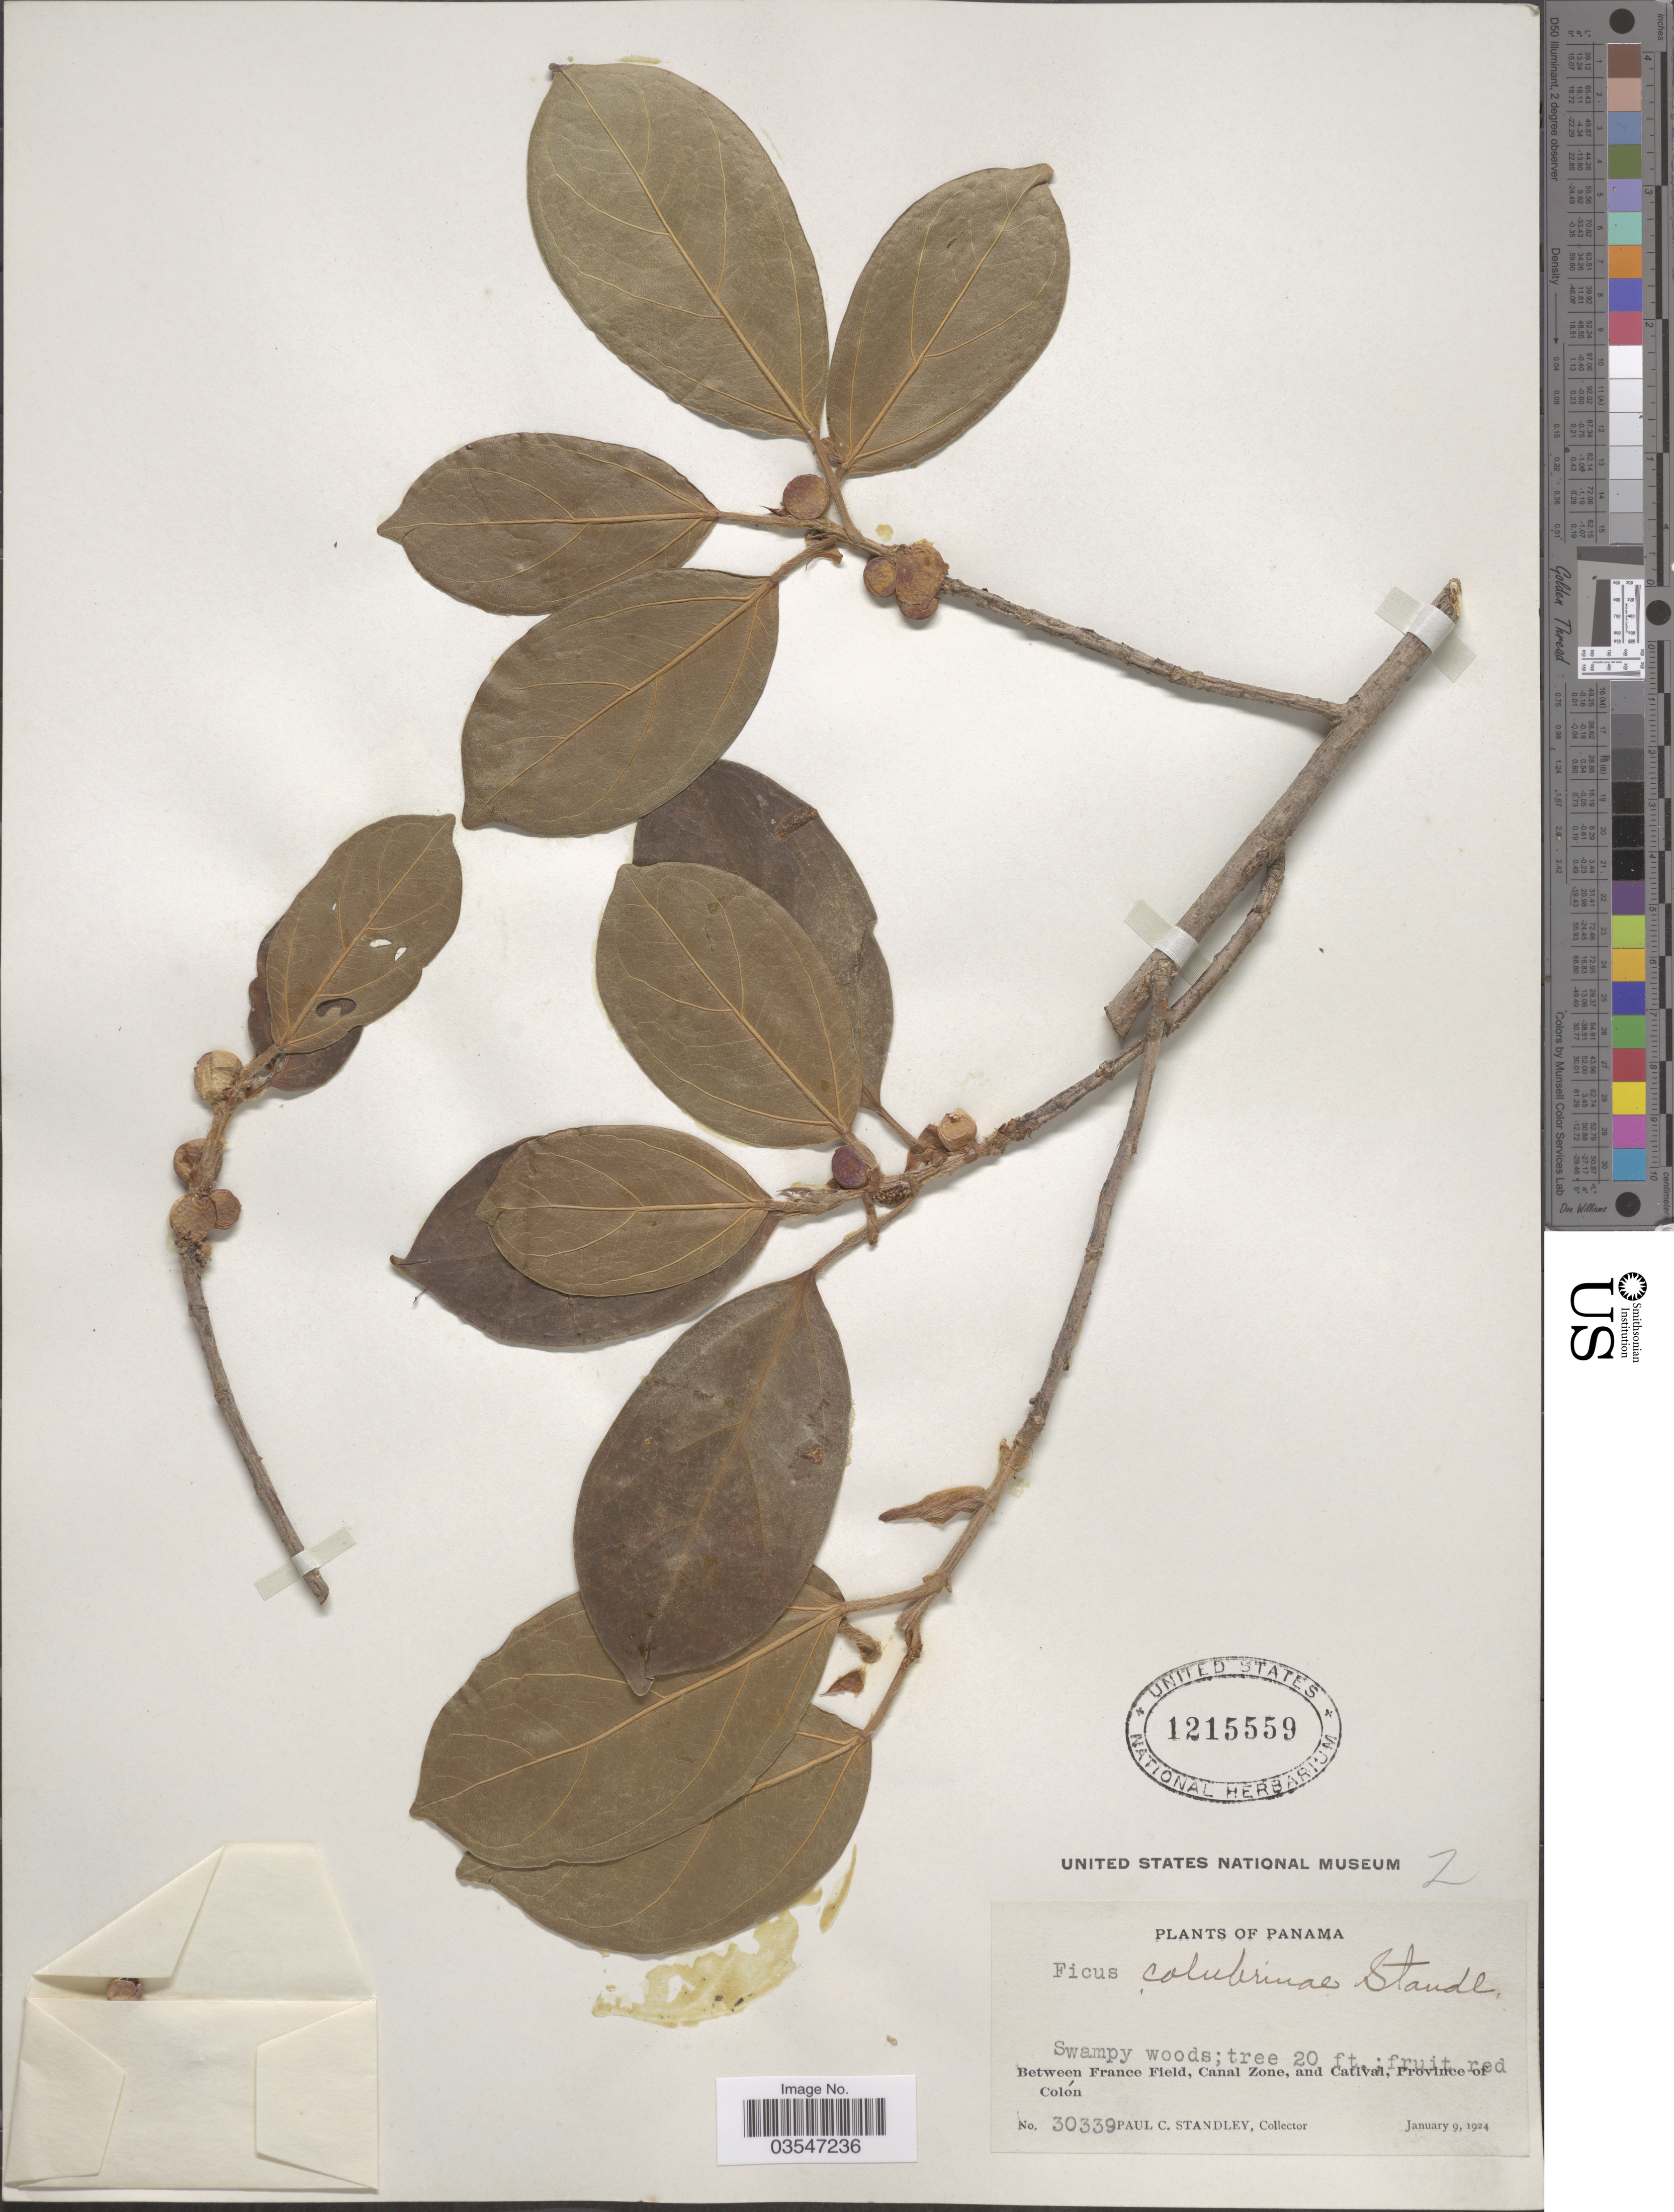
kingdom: Plantae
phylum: Tracheophyta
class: Magnoliopsida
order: Rosales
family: Moraceae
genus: Ficus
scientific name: Ficus hartwegii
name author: (Miq.) Miq.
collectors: P. C. Standley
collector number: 30339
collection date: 1924-01-09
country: Panama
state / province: Colón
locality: Between France Field, Canal Zone, and Catival.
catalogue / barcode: US 1215559